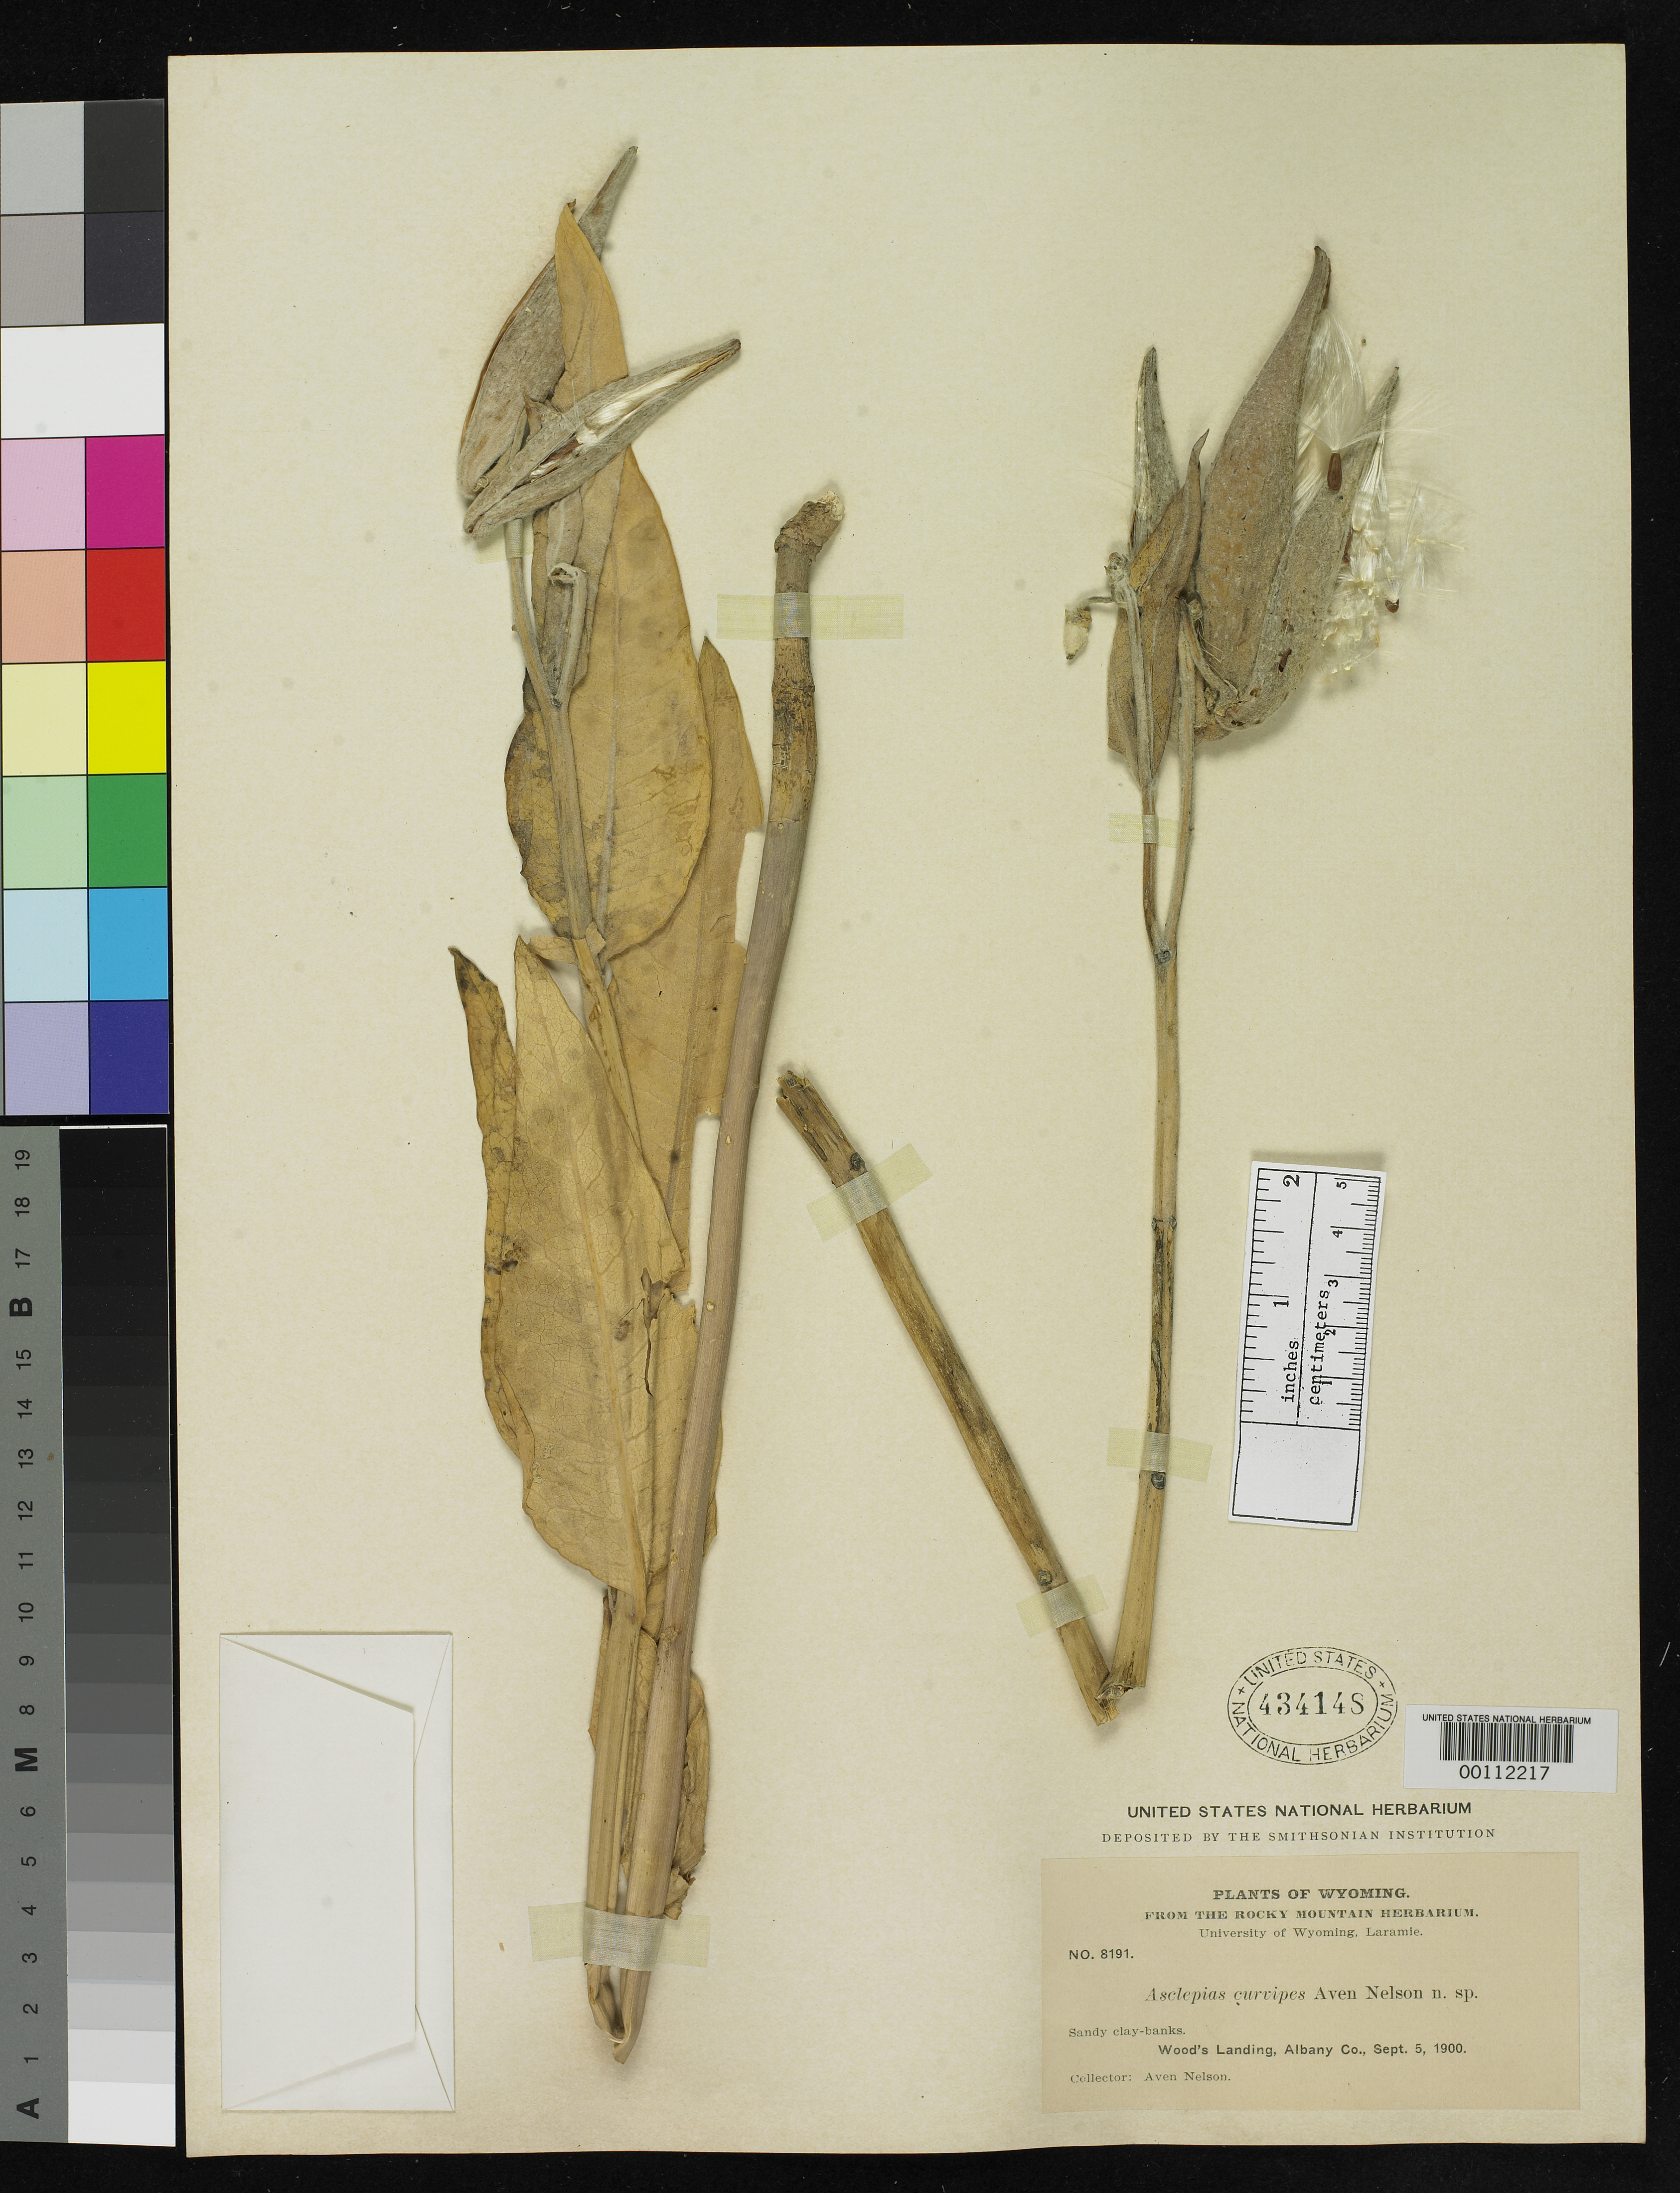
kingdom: Plantae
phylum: Tracheophyta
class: Magnoliopsida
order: Gentianales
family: Apocynaceae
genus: Asclepias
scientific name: Asclepias curvipes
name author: A. Nelson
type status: Isosyntype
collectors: A. Nelson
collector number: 8191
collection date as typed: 05 Sep 1900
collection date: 1900-09-05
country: United States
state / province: Wyoming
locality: Wood's Landing.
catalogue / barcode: US 434148